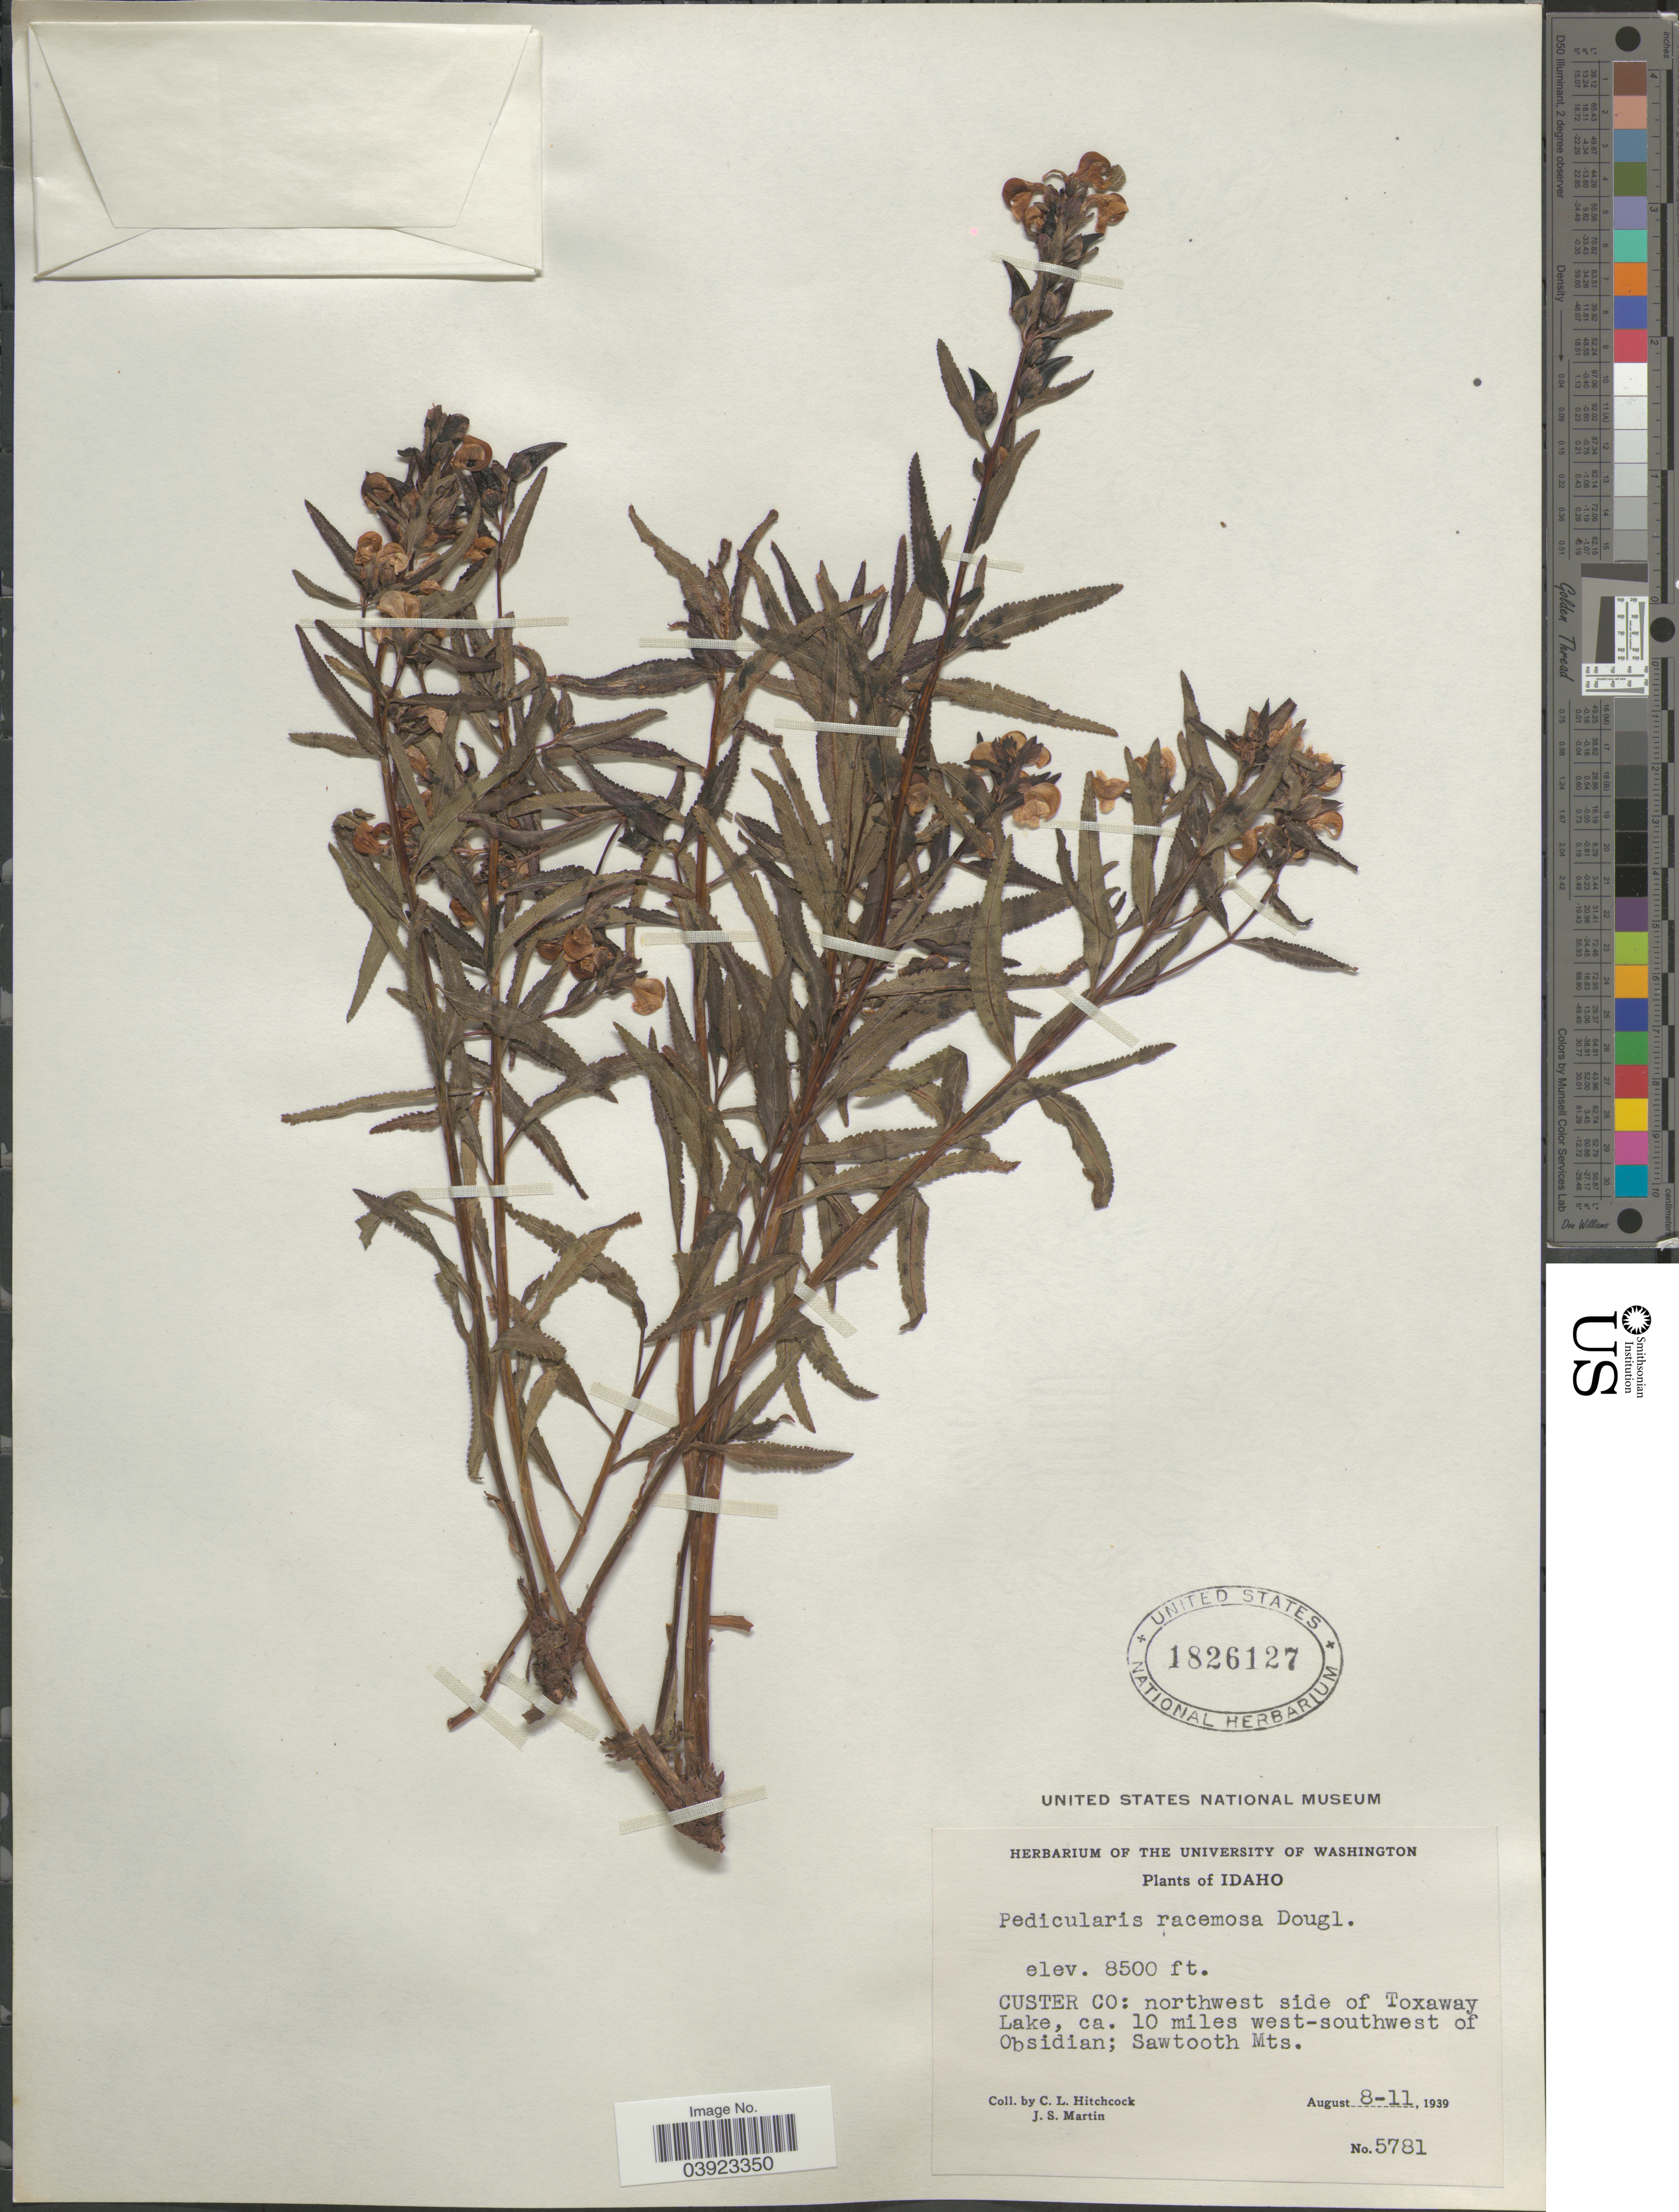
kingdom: Plantae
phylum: Tracheophyta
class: Magnoliopsida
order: Lamiales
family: Orobanchaceae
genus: Pedicularis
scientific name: Pedicularis racemosa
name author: Douglas ex Benth.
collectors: C. L. Hitchcock & J. S. Martin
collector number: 5781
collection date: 1939-08-08/1939-08-11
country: United States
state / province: Idaho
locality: Custer Co: northwest side of Toxaway Lake, ca. 10 miles west-southwest of Obsidian; Sawtooth Mts.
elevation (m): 2591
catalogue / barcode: US 1826127